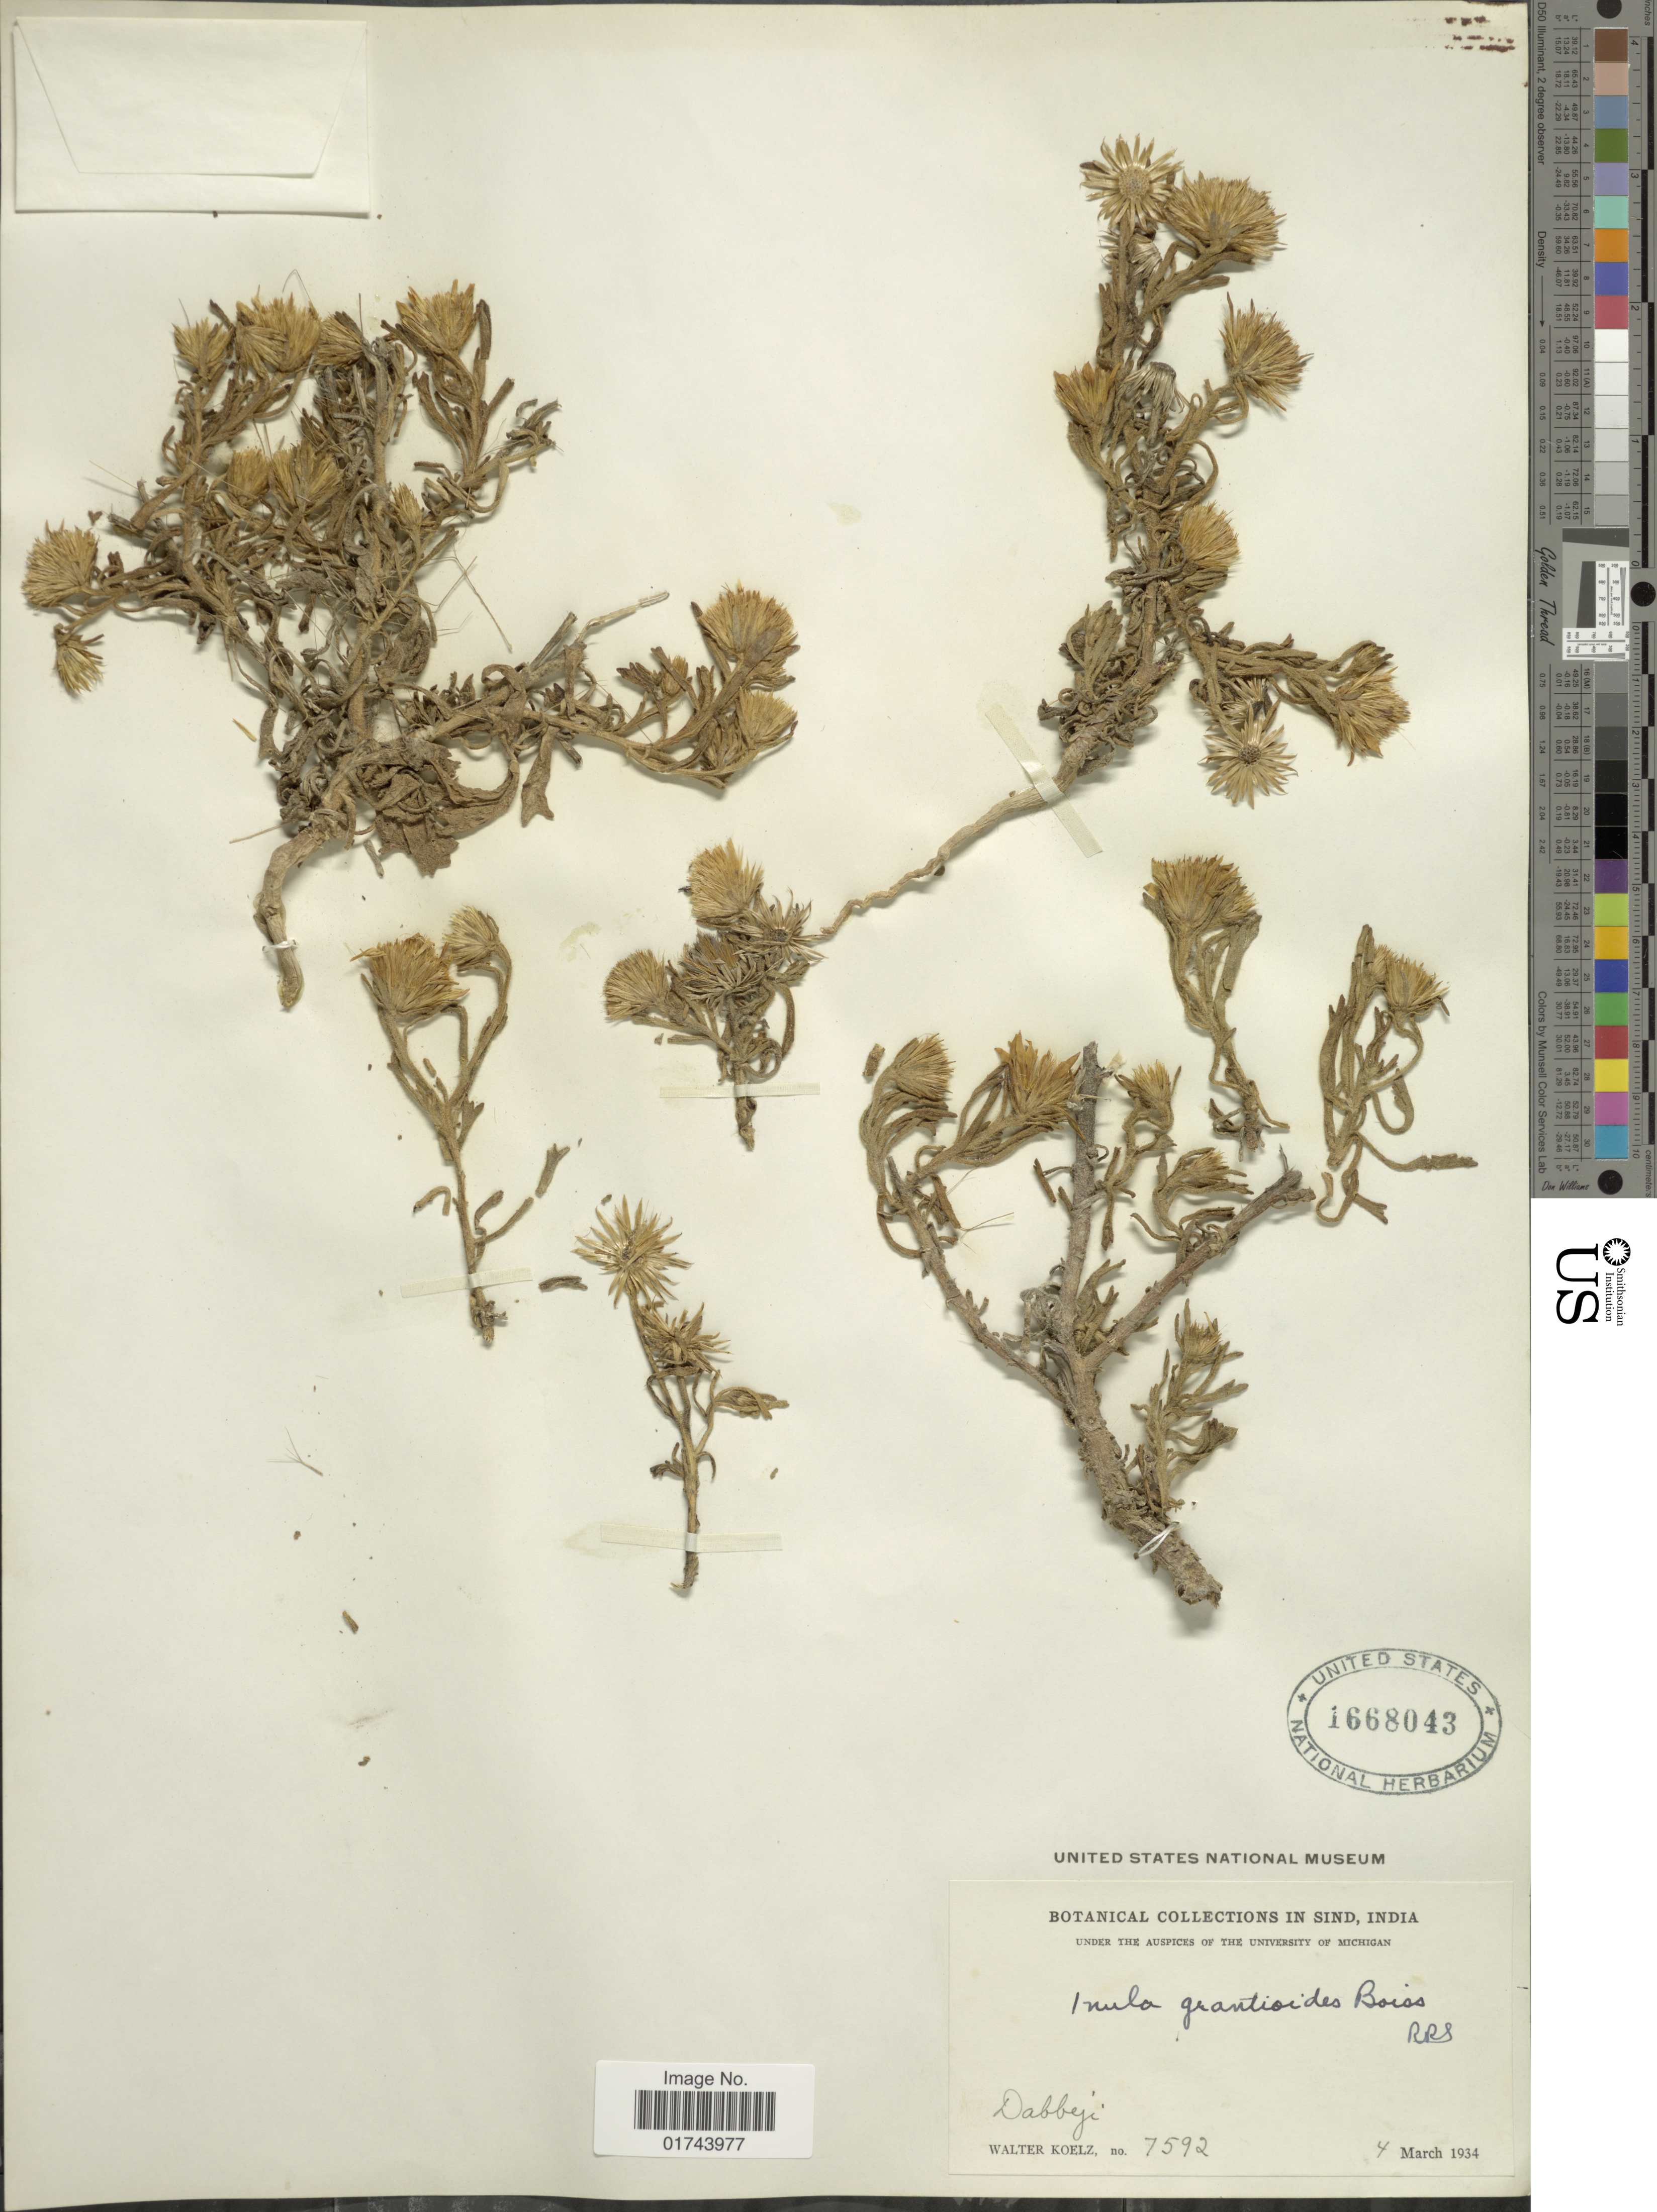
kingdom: Plantae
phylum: Tracheophyta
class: Magnoliopsida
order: Asterales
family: Asteraceae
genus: Inula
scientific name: Inula grantioides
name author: Boiss.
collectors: W. N. Koelz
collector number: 7592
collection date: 1934-03-04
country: Pakistan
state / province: Sindh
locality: Sind, Dabbeji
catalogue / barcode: US 1668043